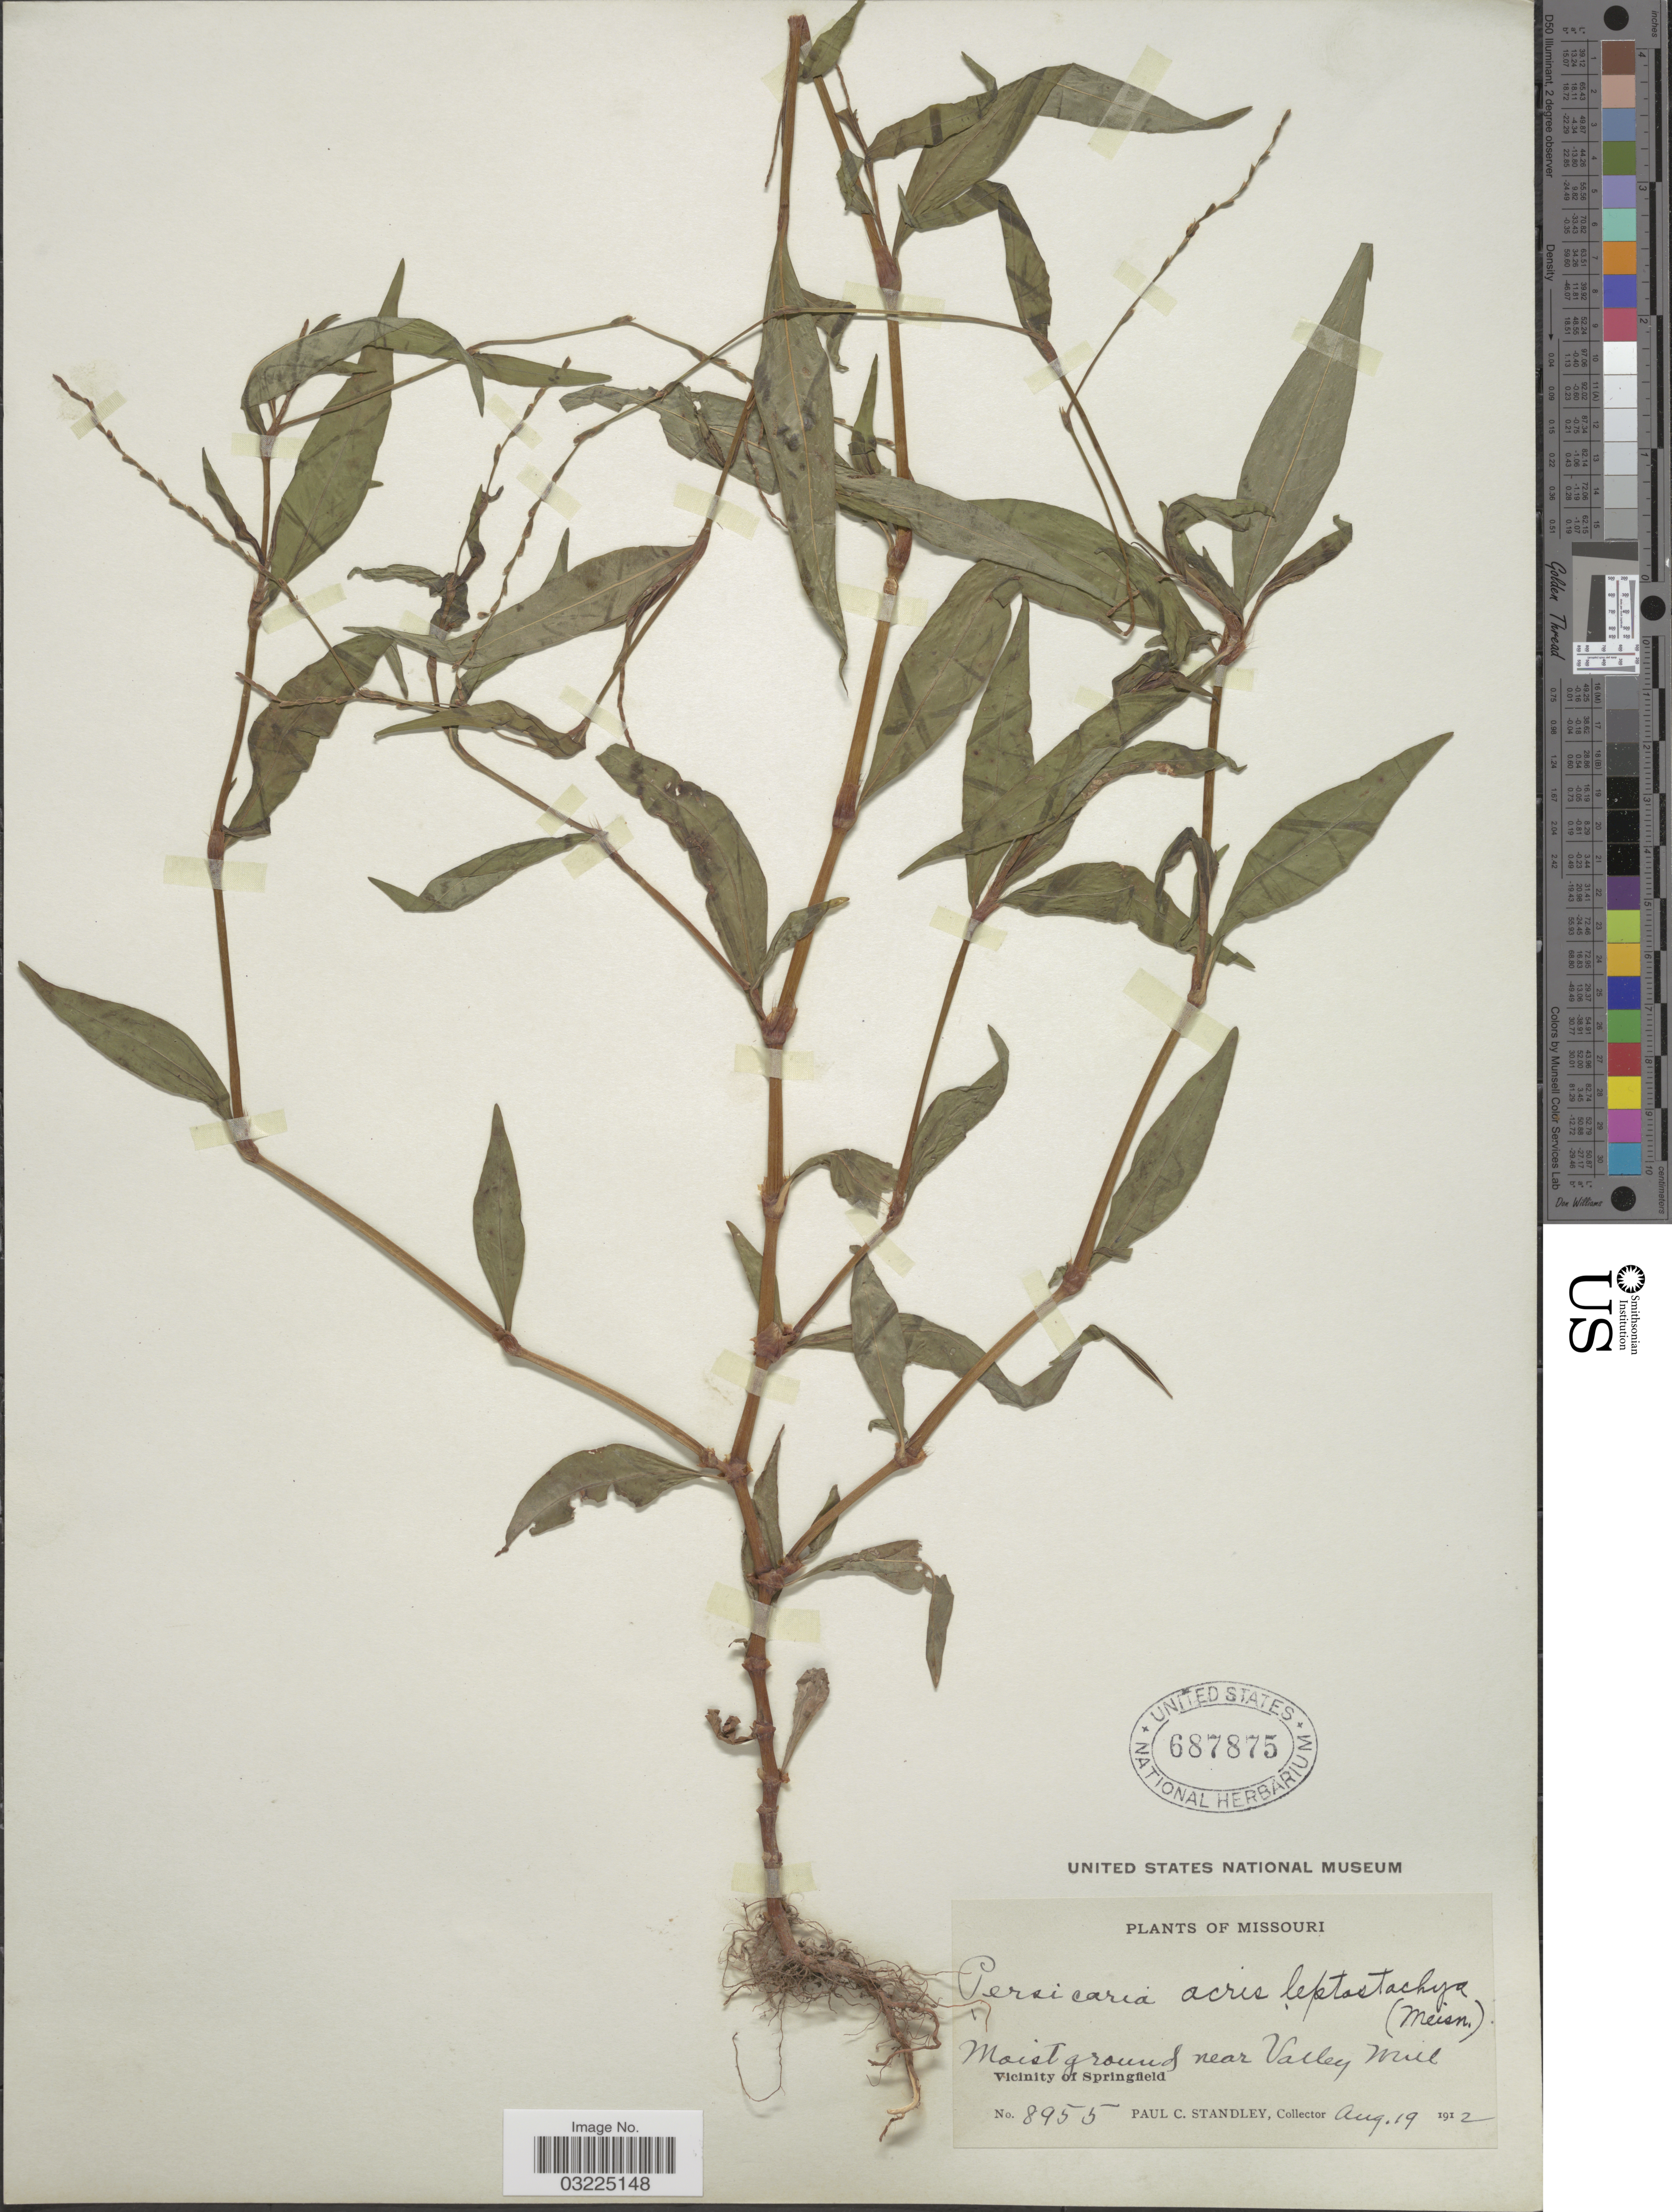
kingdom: Plantae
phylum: Tracheophyta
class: Magnoliopsida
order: Caryophyllales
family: Polygonaceae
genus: Persicaria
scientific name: Persicaria punctata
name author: (Elliott) Small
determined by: Atha, D. E.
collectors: P. C. Standley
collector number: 8955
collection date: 1912-08-19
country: United States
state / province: Missouri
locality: Moist ground near Valley Mill, Vicinity of Springfield.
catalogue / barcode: US 687875